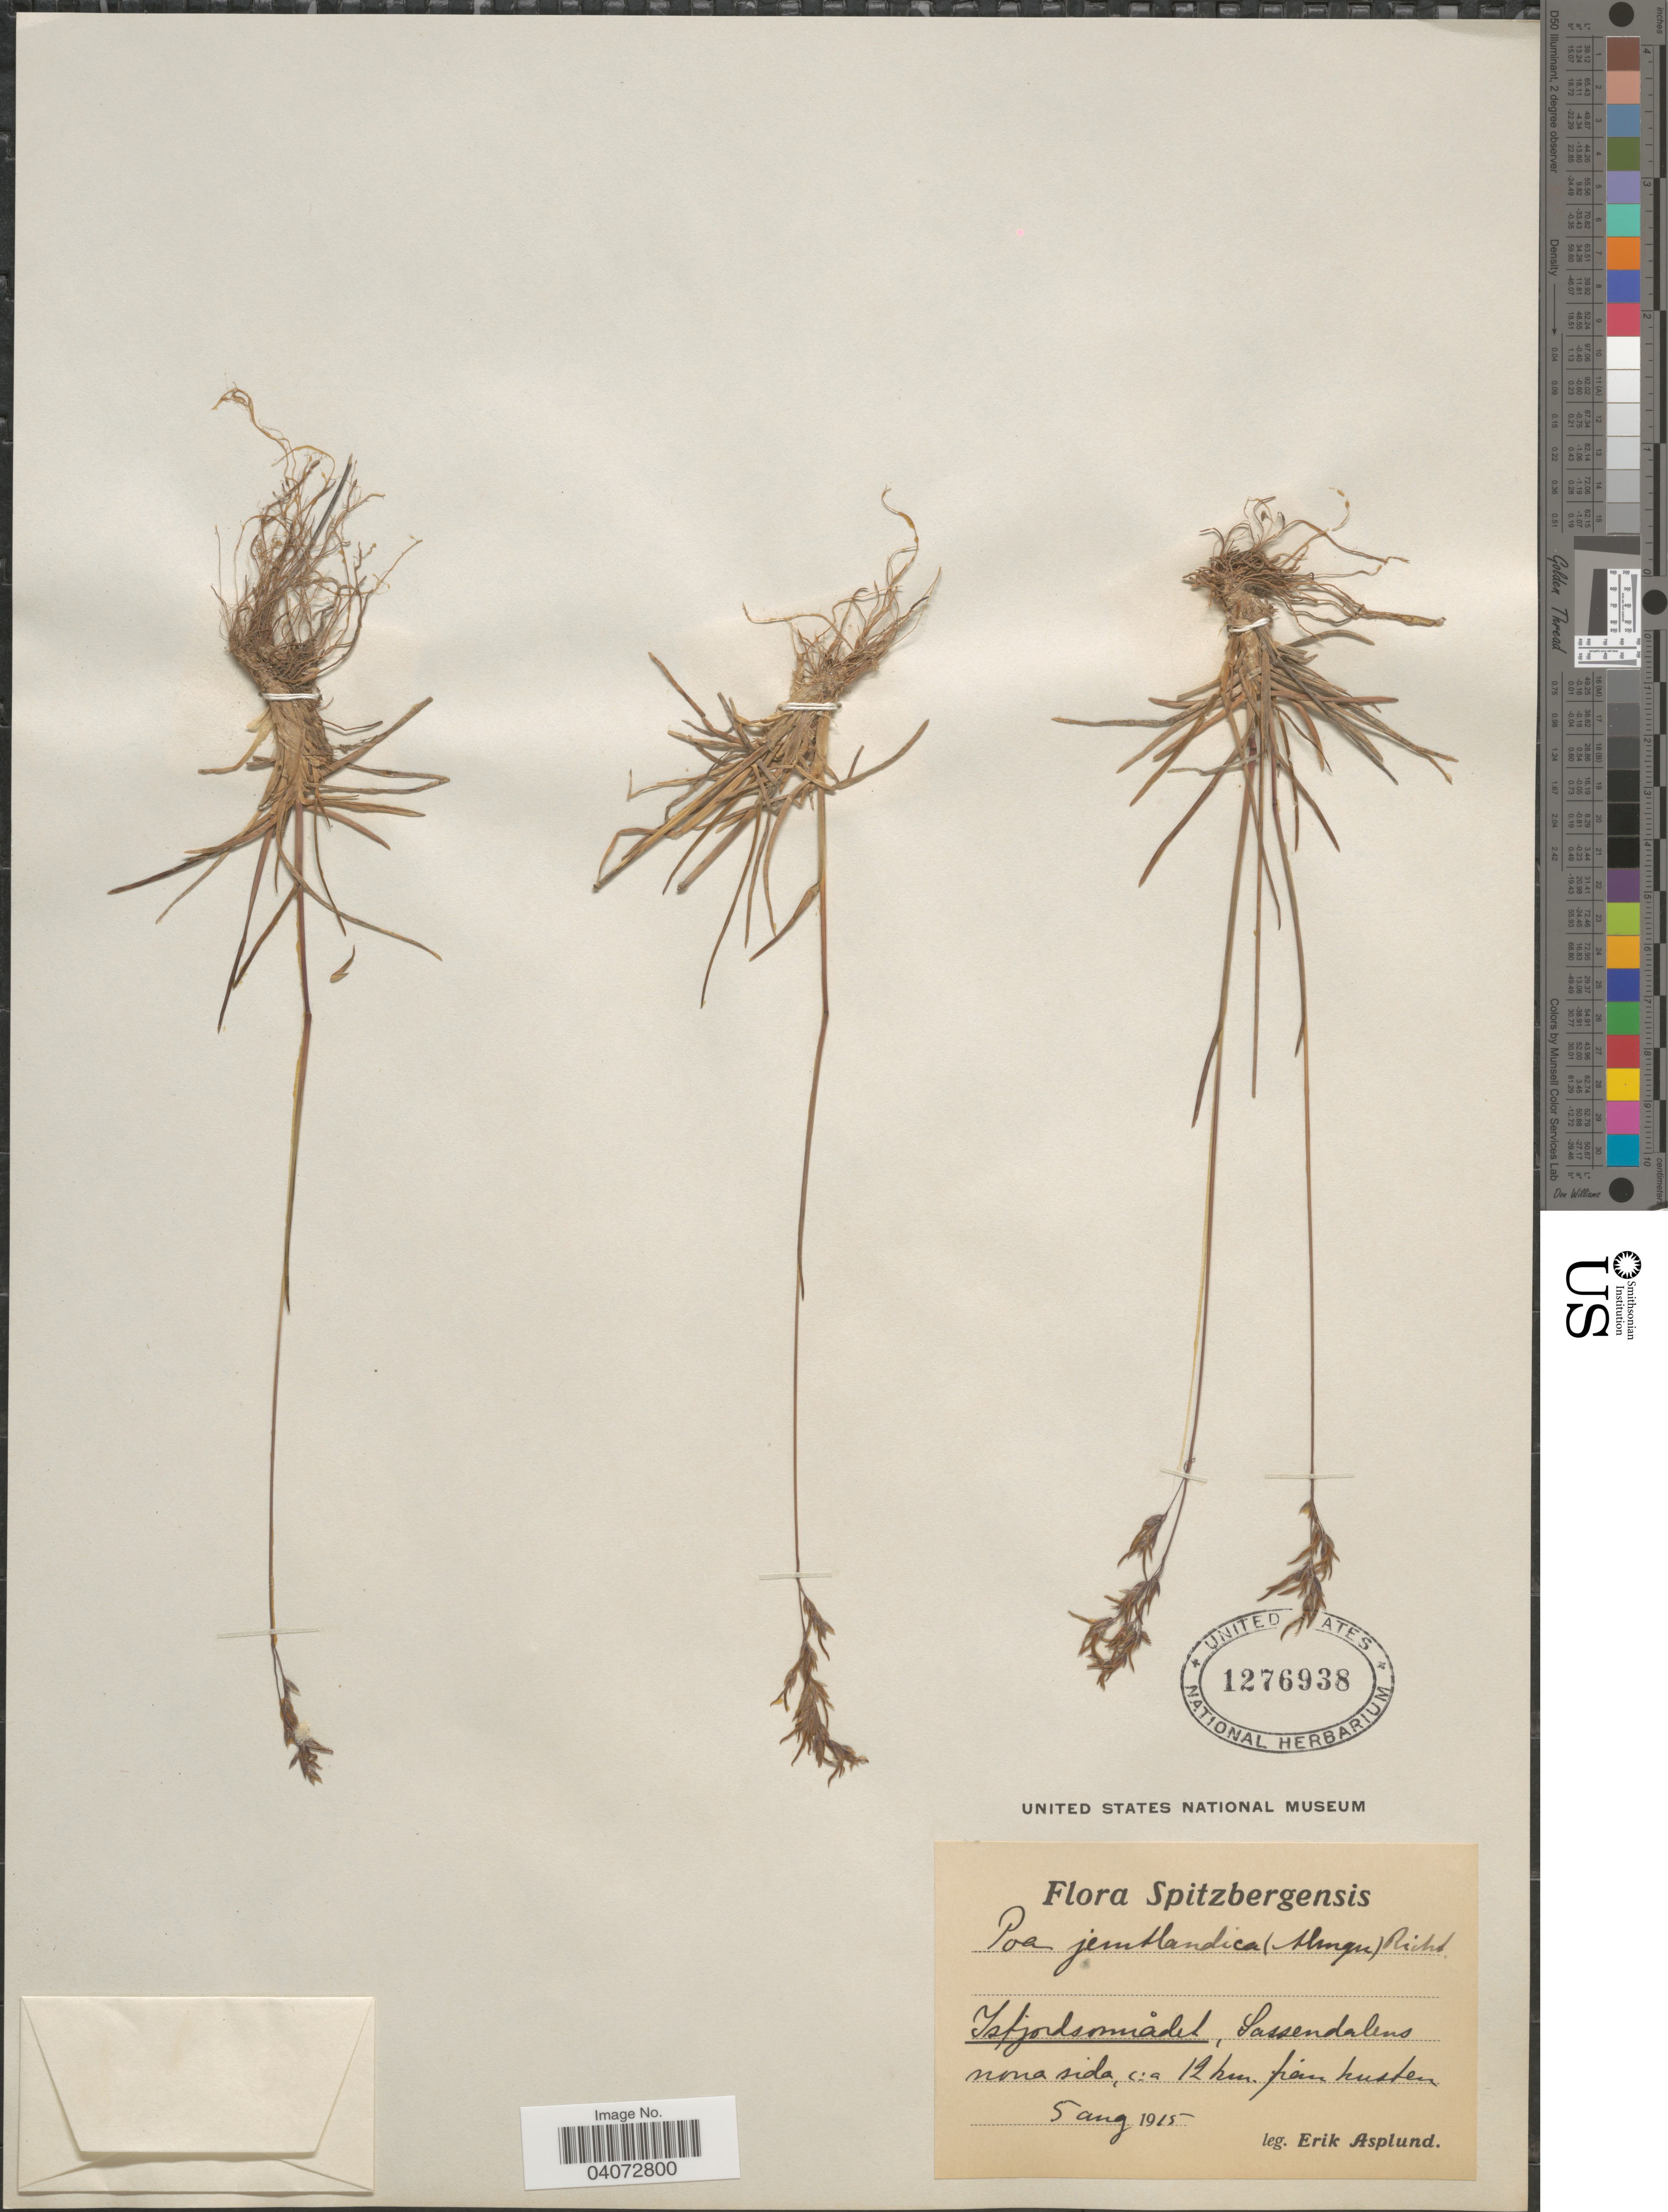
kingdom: Plantae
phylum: Tracheophyta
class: Liliopsida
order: Poales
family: Poaceae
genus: Poa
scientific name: Poa x jemtlandica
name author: (Almq.) K. Richt.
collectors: E. Asplund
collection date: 1915-08-05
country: Norway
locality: Spitzbergensis. Isfjordomådet. Lassendalens nona sida, c:a 12 km. from kusten.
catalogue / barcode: US 1276938